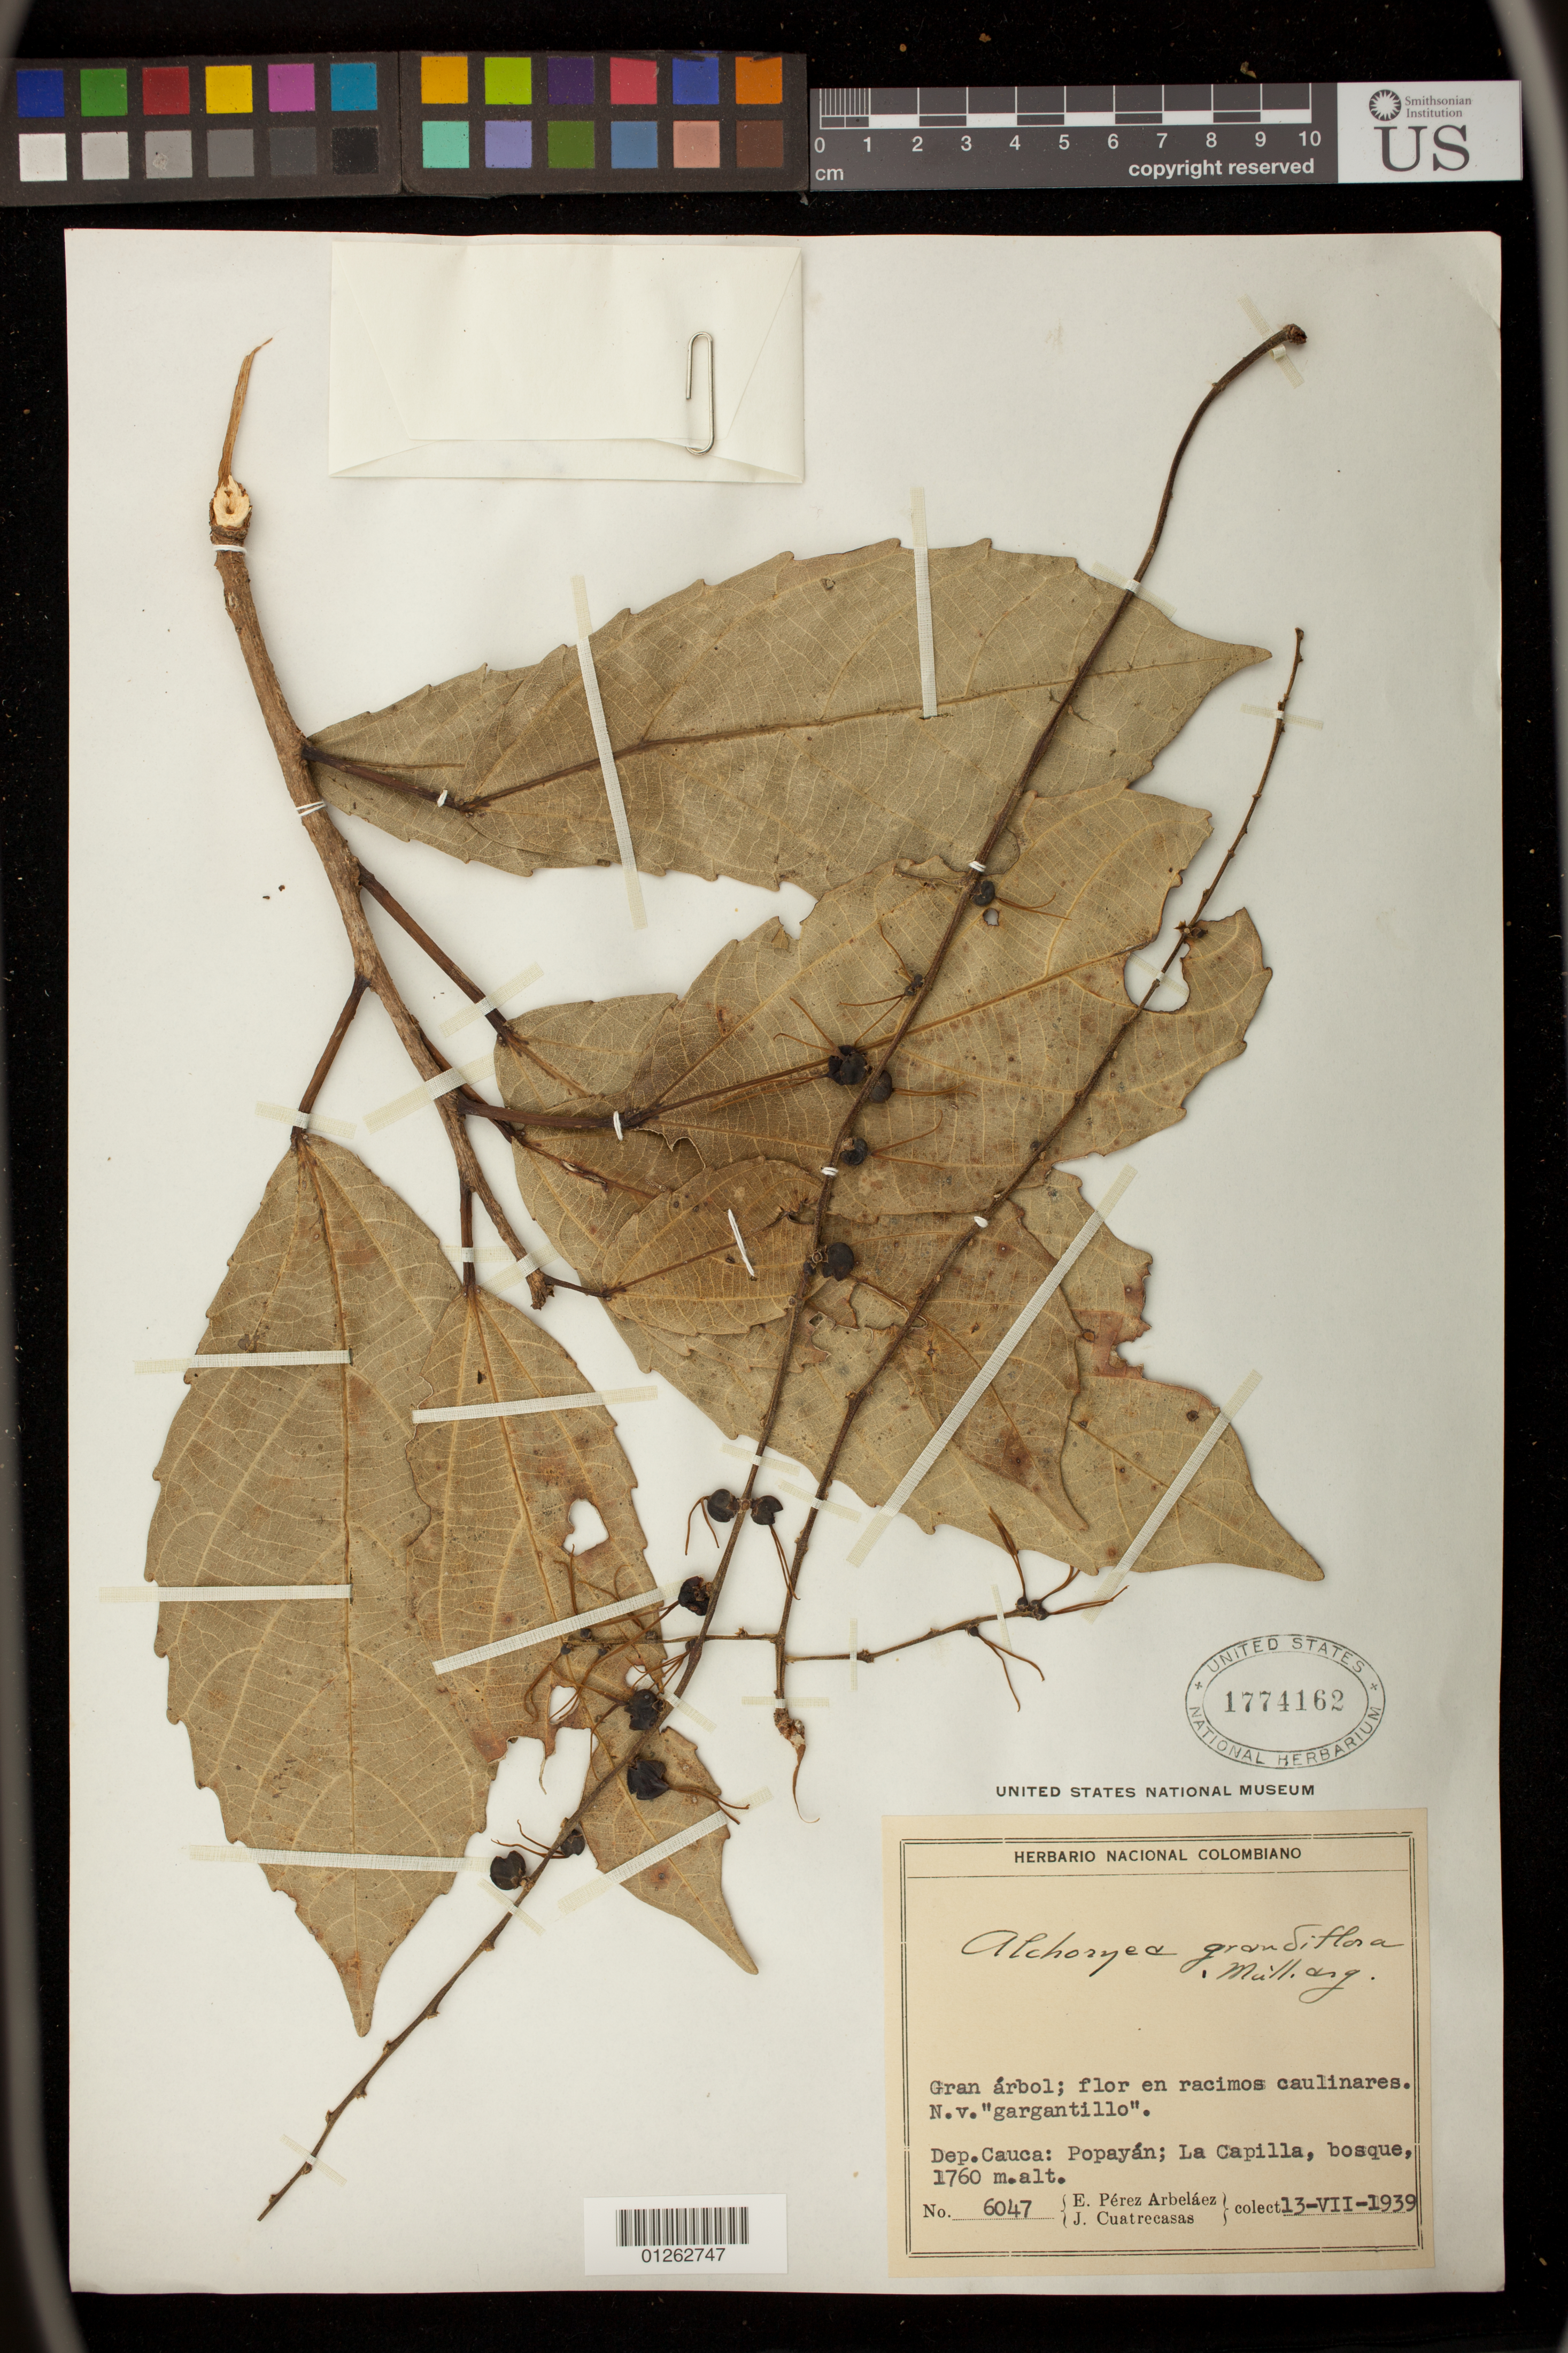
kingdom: Plantae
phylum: Tracheophyta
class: Magnoliopsida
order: Malpighiales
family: Euphorbiaceae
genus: Alchornea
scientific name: Alchornea grandiflora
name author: Müll. Arg.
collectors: E. Pérez Arbeláez & J. Cuatrecasas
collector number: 6047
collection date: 1939-07-13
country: Colombia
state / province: Cauca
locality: Popayan; La Capilla, bosque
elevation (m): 1760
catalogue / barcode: US 1774162